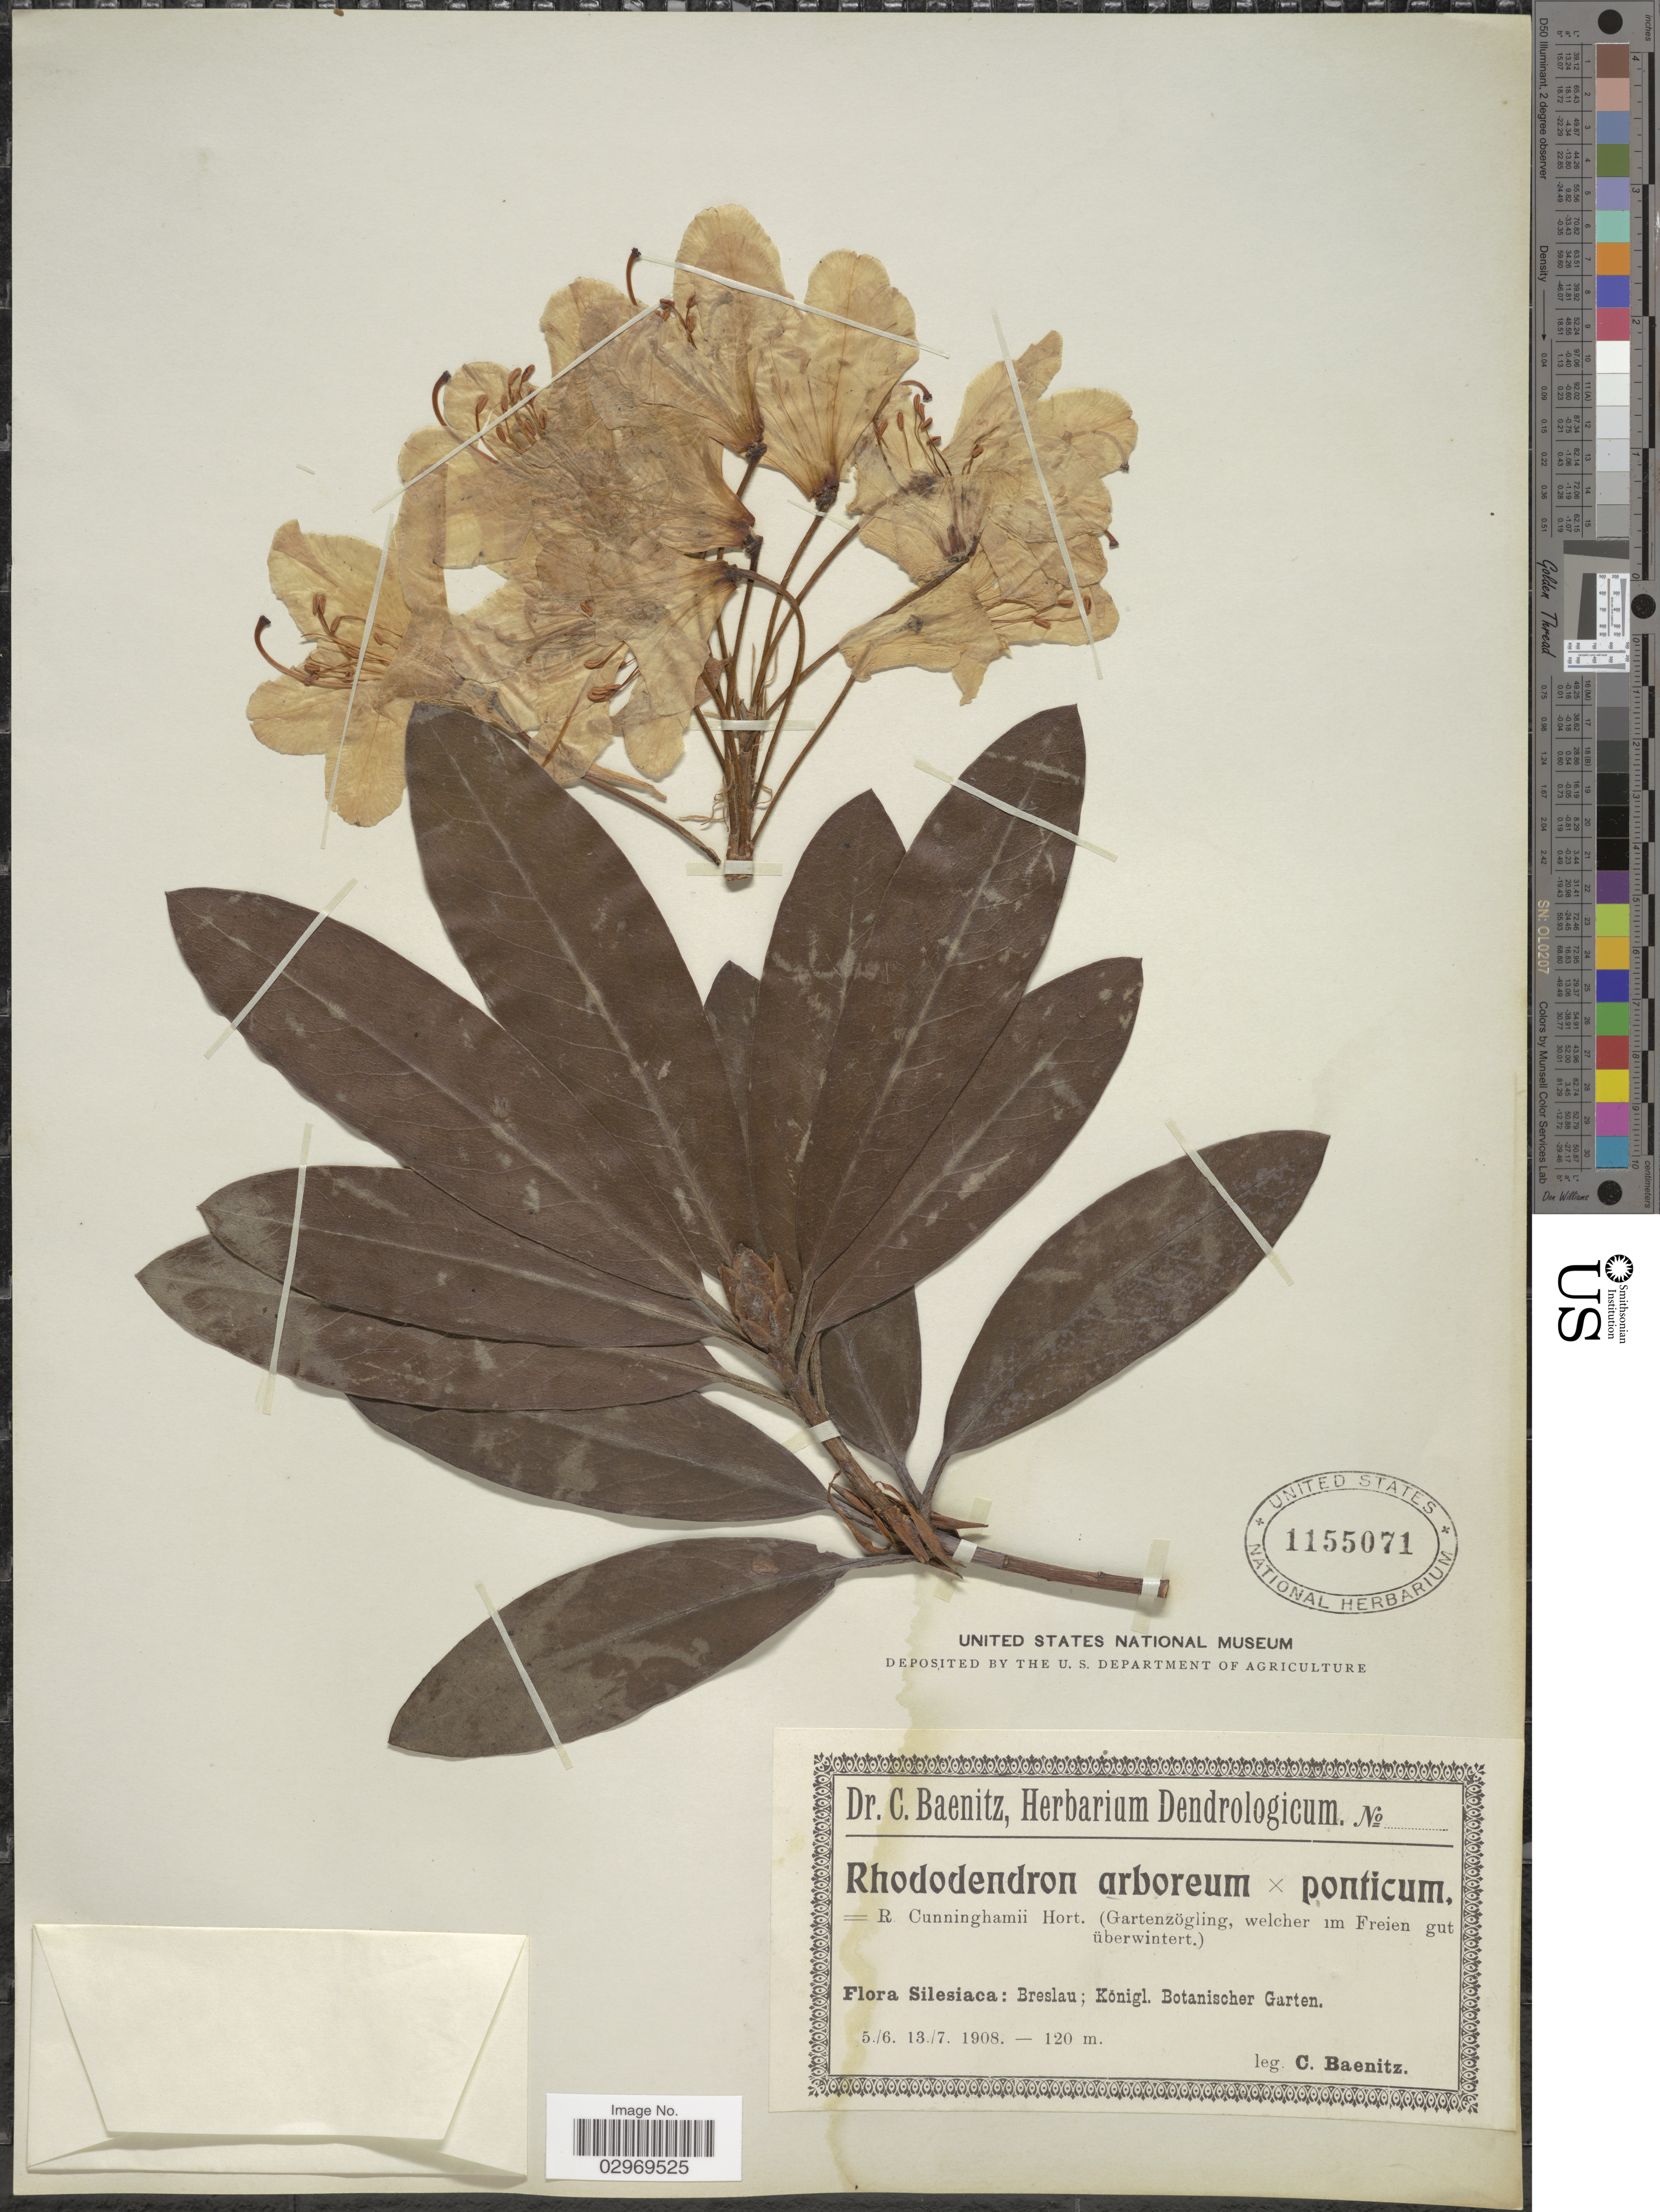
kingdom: Plantae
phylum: Tracheophyta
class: Magnoliopsida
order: Ericales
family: Ericaceae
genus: Rhododendron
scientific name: Rhododendron arboreum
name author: Sm.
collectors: C. G. Baenitz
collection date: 1908-06-05/1908-07-13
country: Poland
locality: Silesiaca, Breslau, Königl. Botanischer Garten.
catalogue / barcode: US 1155071